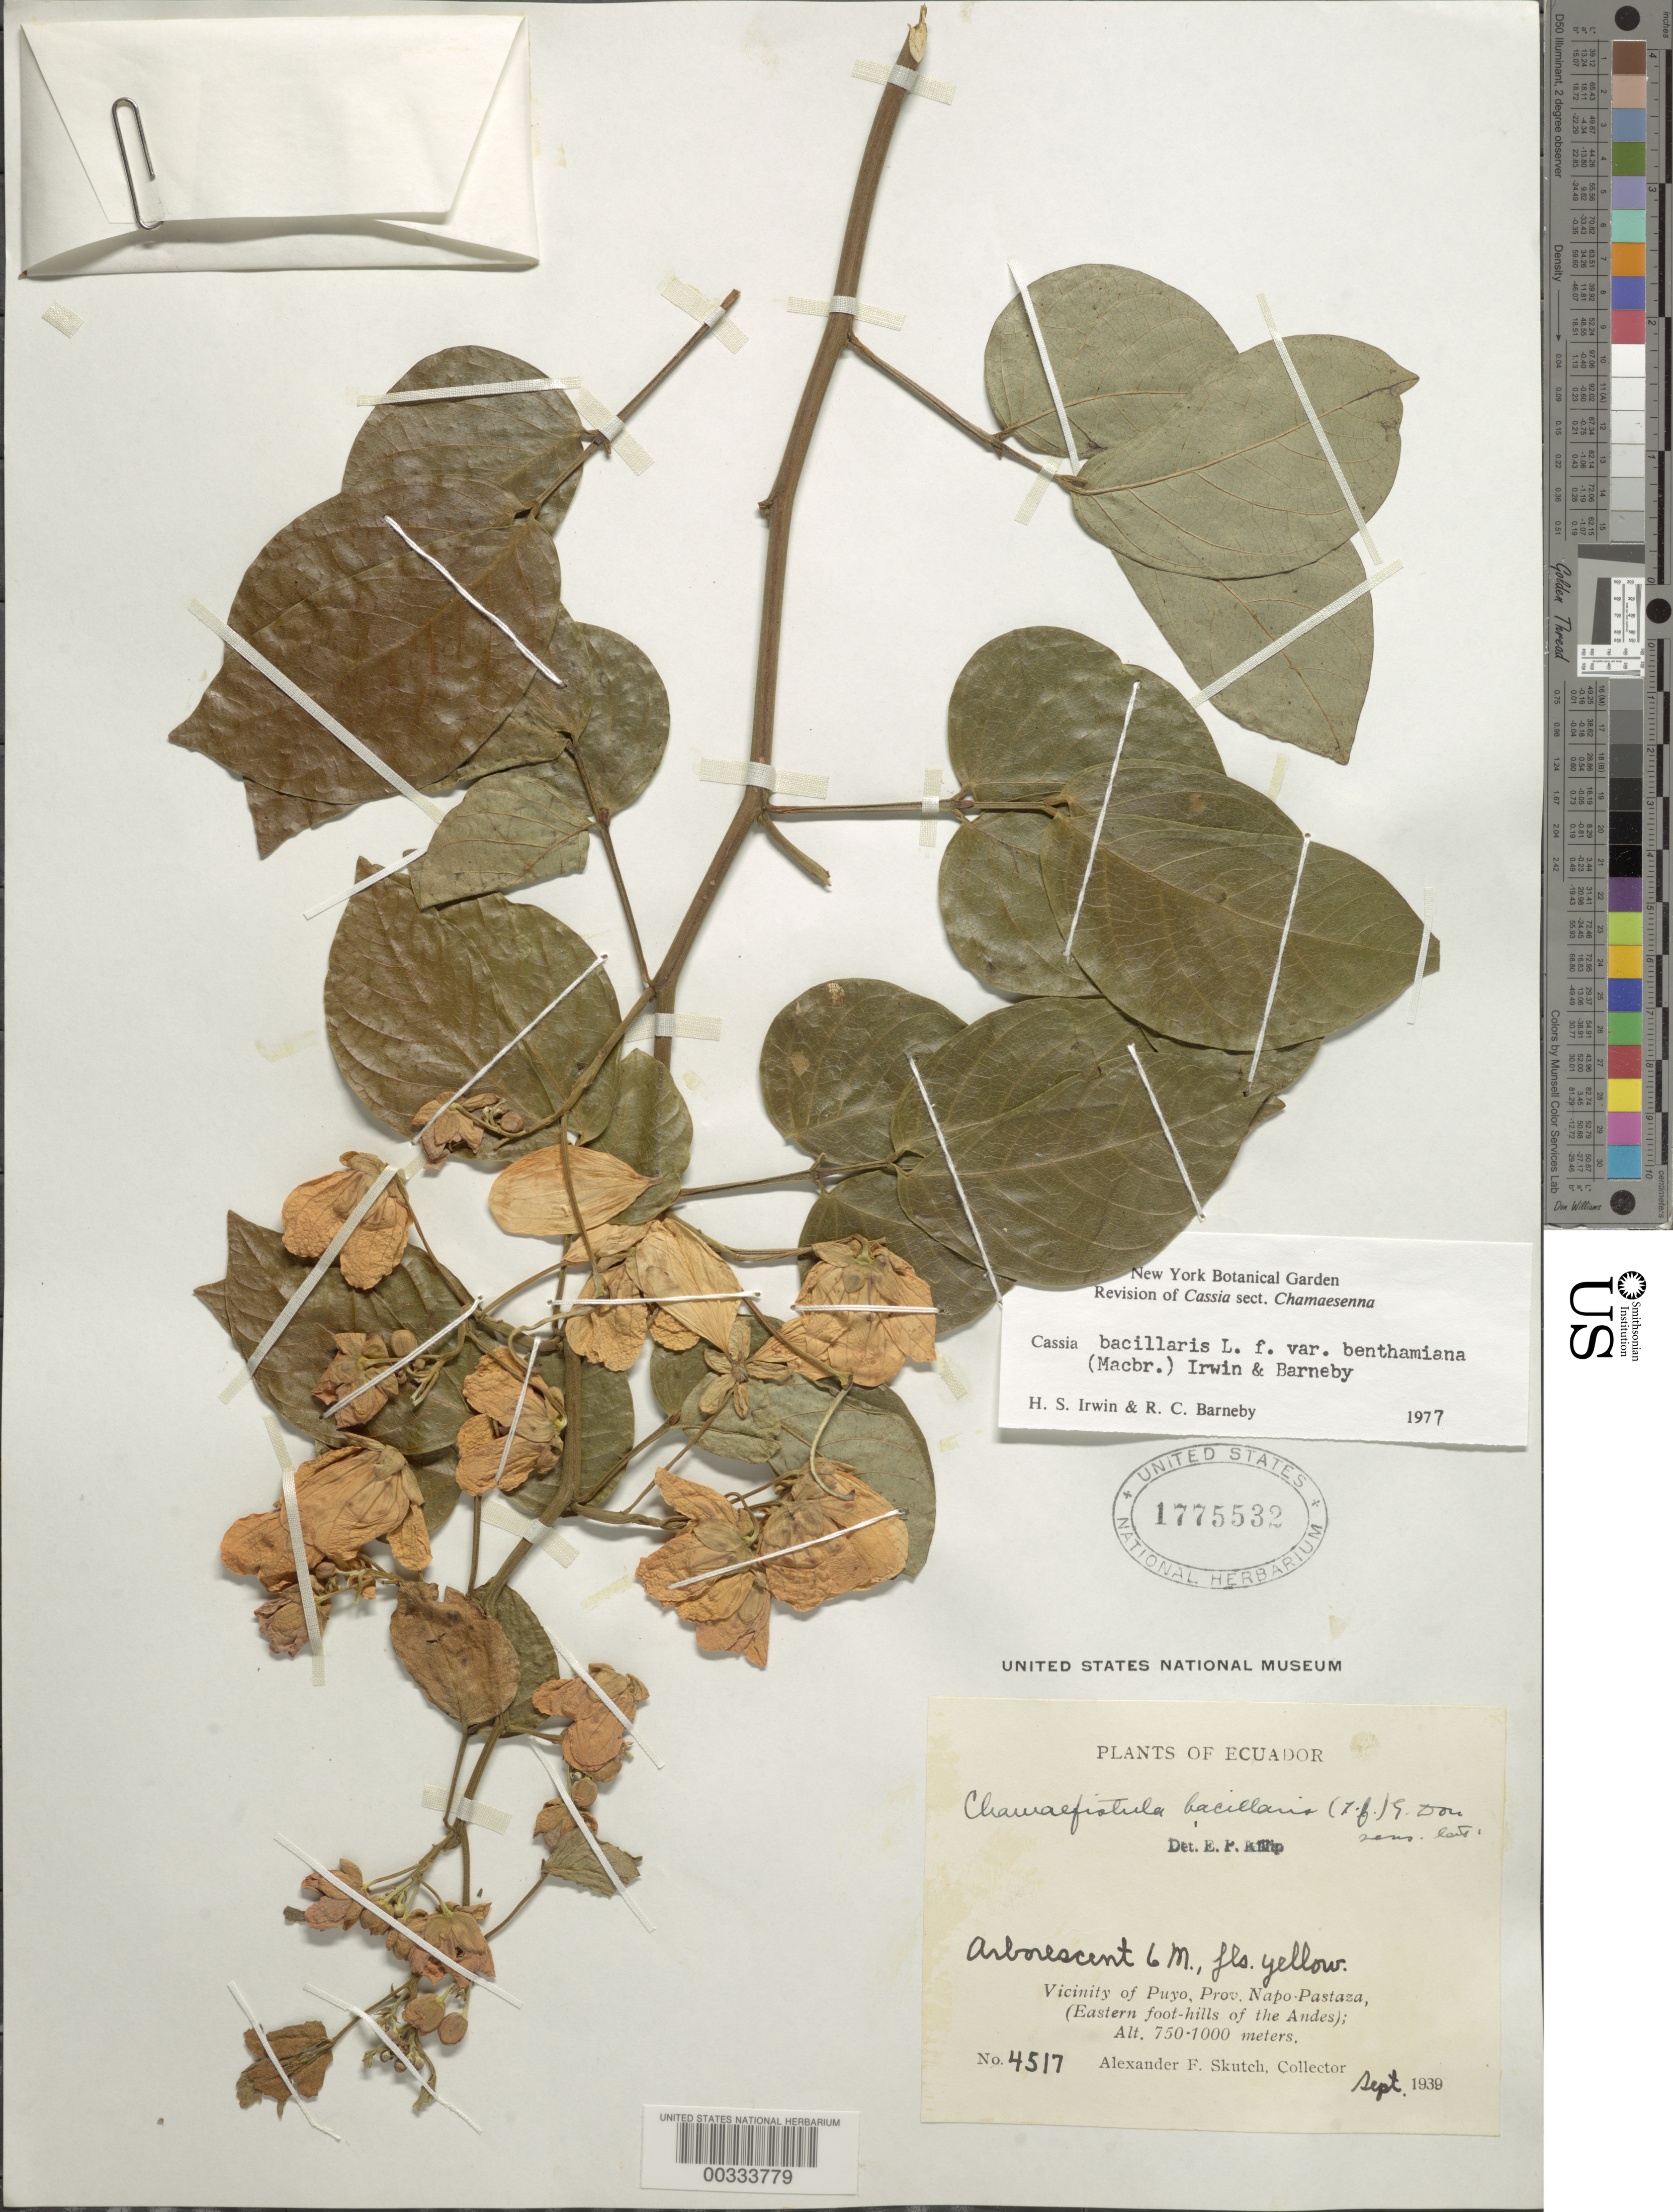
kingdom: Plantae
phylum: Tracheophyta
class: Magnoliopsida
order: Fabales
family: Fabaceae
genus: Senna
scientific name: Senna bacillaris var. benthamiana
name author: (J.F. Macbr.) H.S. Irwin & Barneby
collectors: A. F. Skutch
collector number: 4517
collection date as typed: Sep 1939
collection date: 1939-09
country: Ecuador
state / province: Pastaza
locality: Vicinity of Puyo, eastern foothills of the Andes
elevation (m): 750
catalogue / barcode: US 1775532